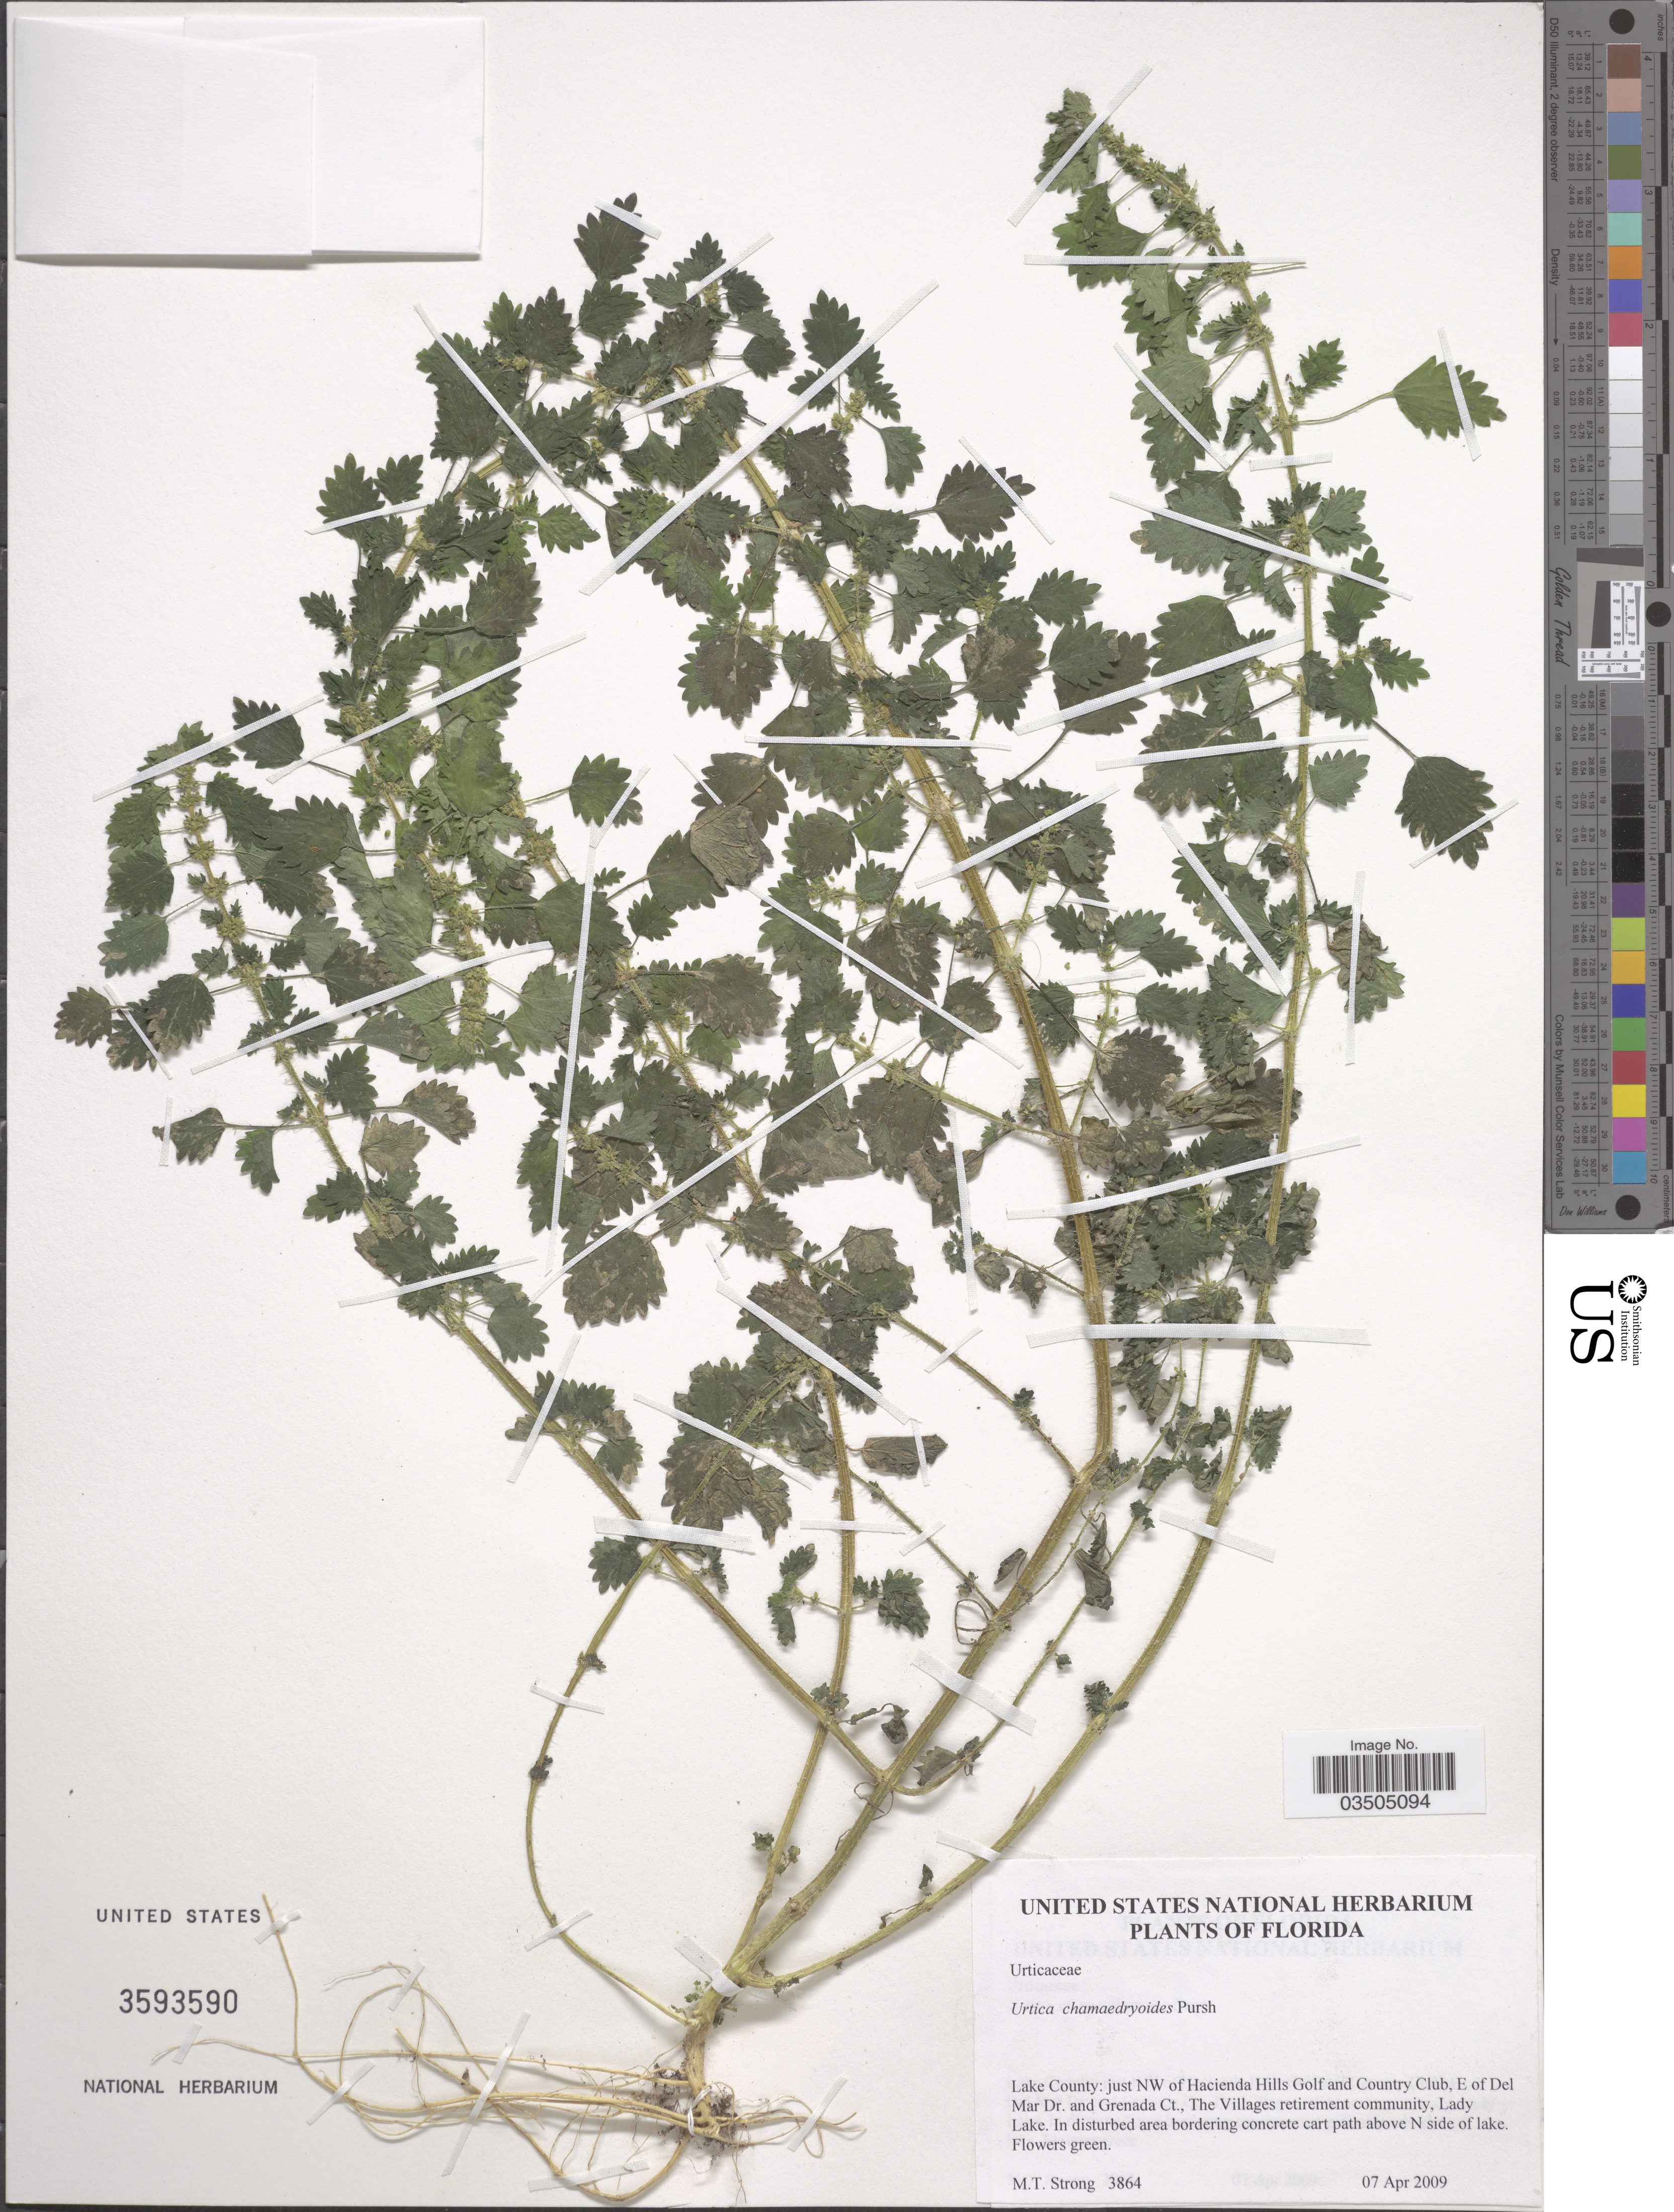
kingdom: Plantae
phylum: Tracheophyta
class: Magnoliopsida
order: Rosales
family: Urticaceae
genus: Urtica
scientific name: Urtica chamaedryoides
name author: Pursh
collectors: M. T. Strong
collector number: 3864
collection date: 2009-04-07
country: United States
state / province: Florida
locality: Lake County: just NW of Hacienda Hills Golf and County Club, E of Del Mar Dr. and Grenada Ct., The Villages retirement community, Lady Lake. In disturbed area bordering concrete cart path above N side of lake.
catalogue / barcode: US 3593590